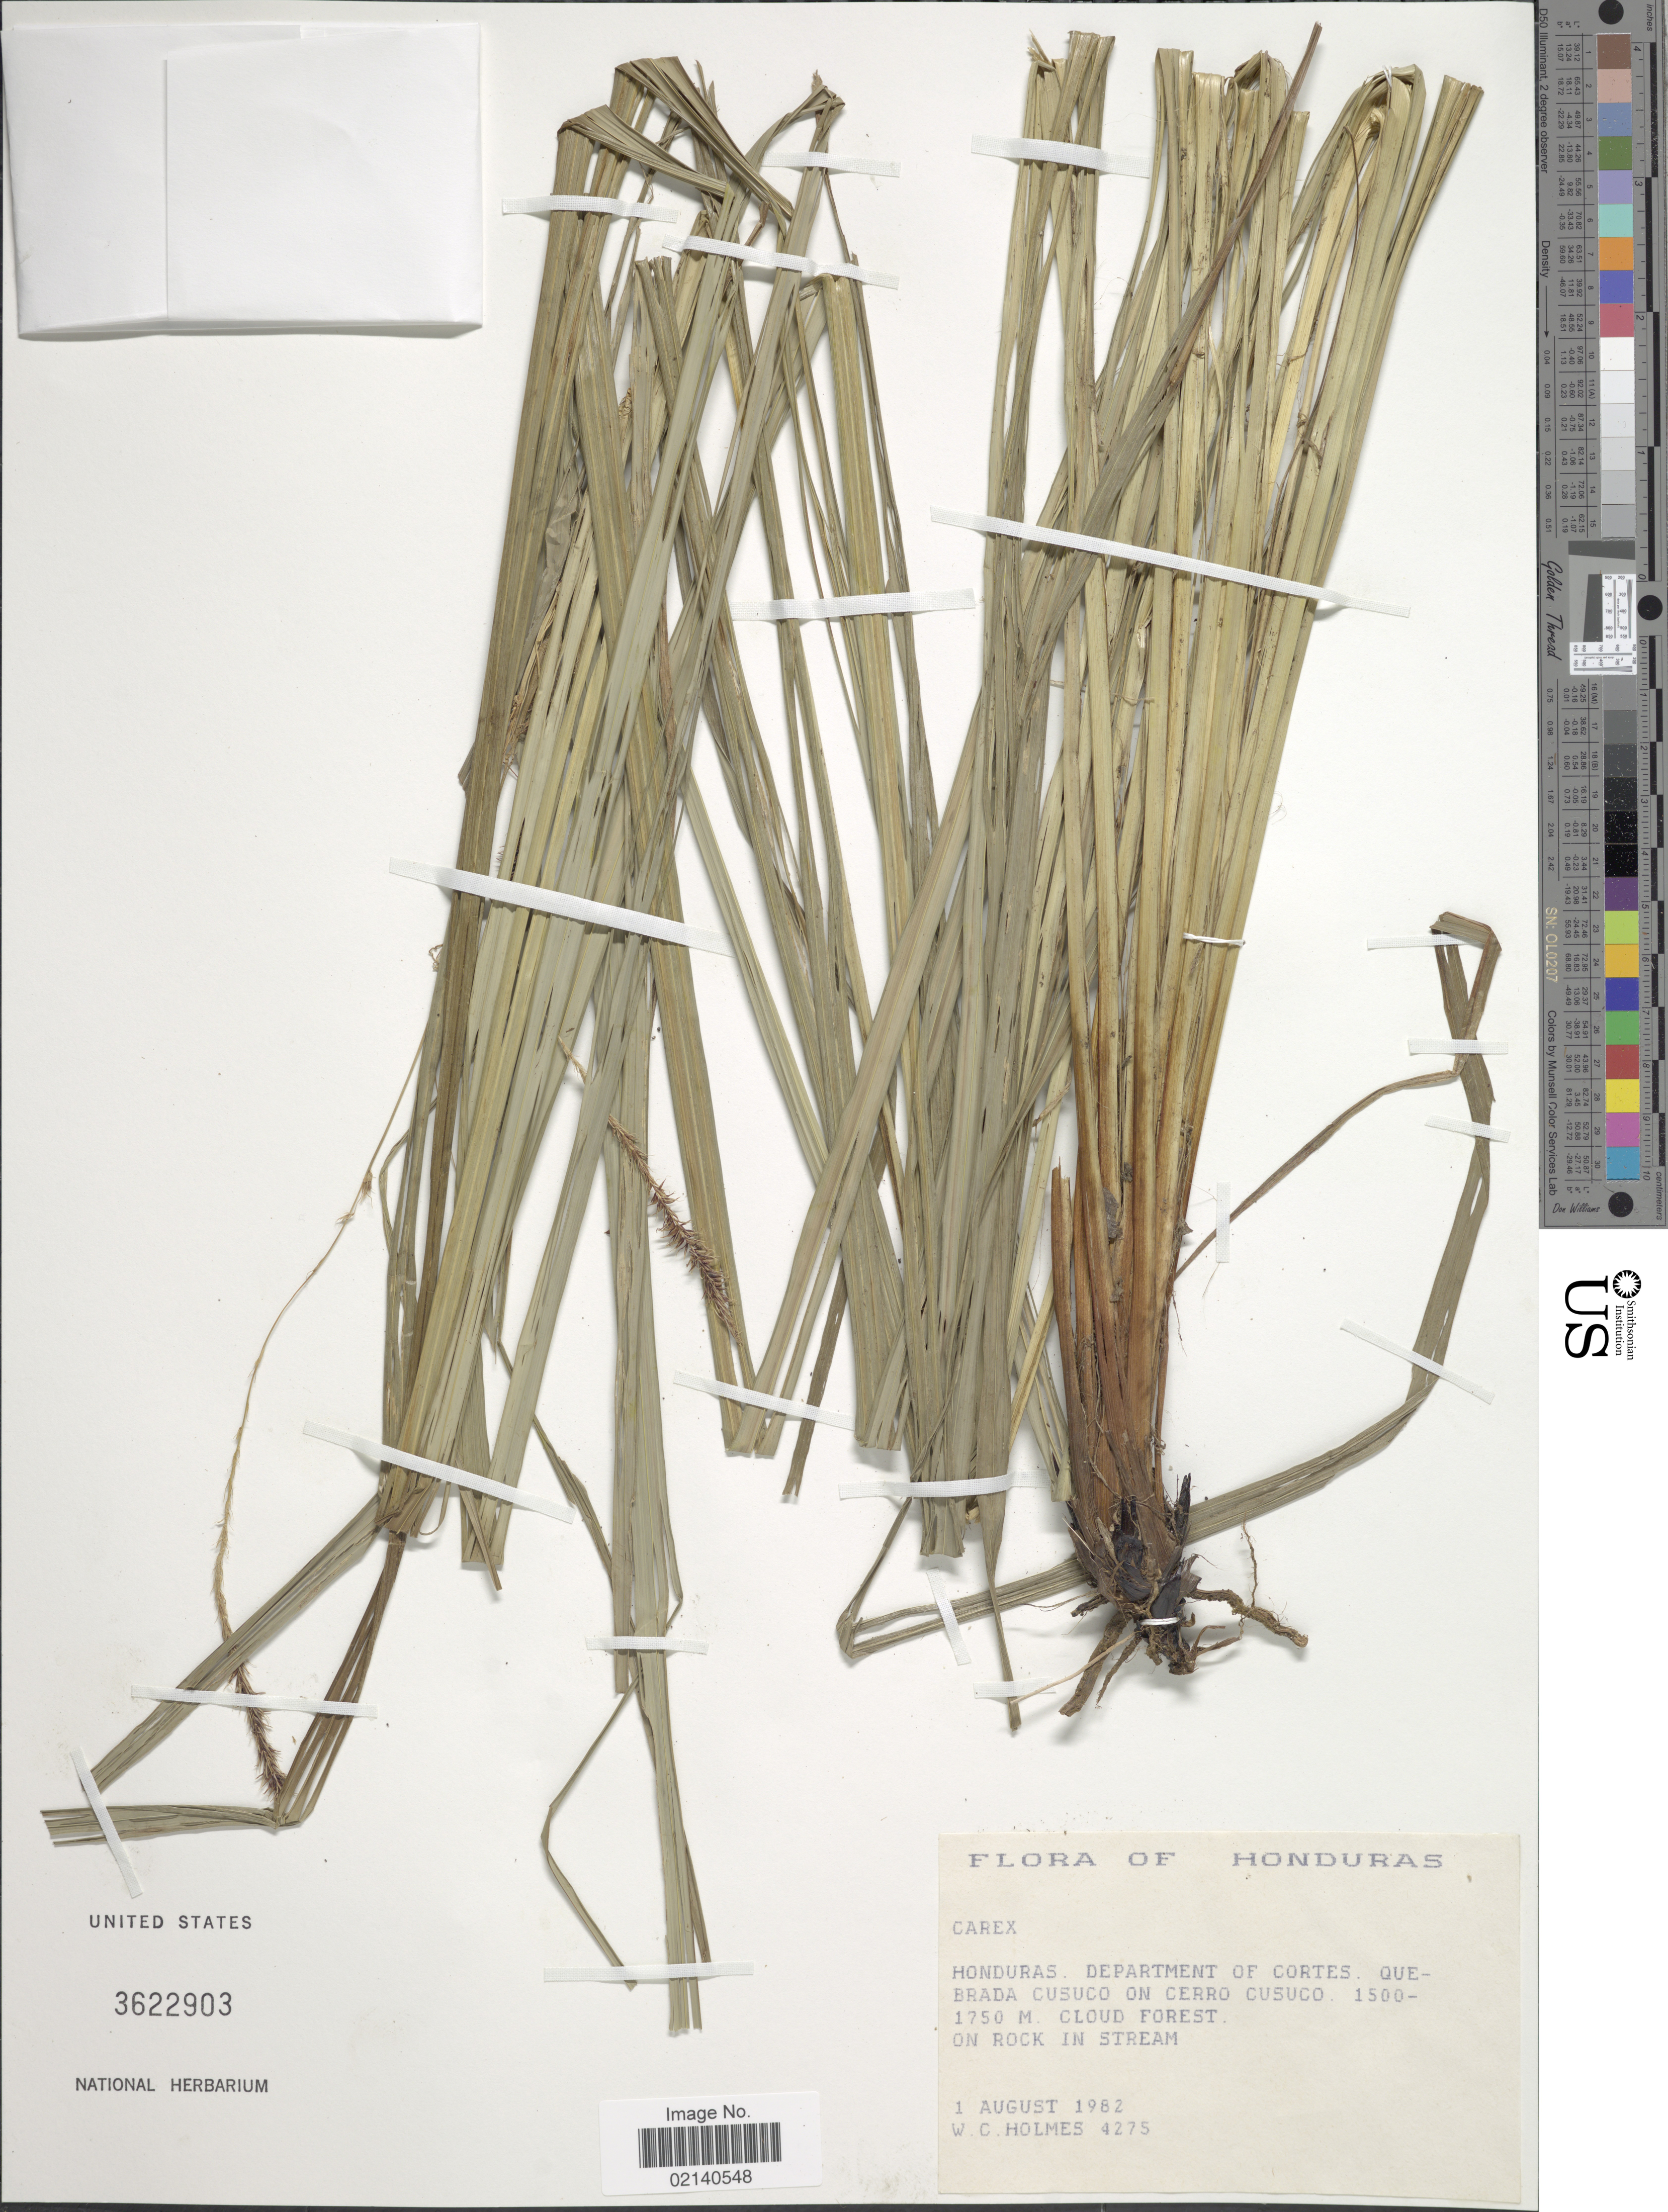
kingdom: Plantae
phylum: Tracheophyta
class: Liliopsida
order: Poales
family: Cyperaceae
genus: Carex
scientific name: Carex donnell-smithii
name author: L.H. Bailey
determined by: Strong, Mark T., (BOT), Smithsonian Institution - National Museum of Natural History (UNITED STATES)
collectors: W. Holmes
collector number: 4275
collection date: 1982-08-01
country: Honduras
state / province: Cortés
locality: Quebrada cusuco on cerro Cusuco, on rock in stream.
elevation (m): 1500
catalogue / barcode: US 3622903